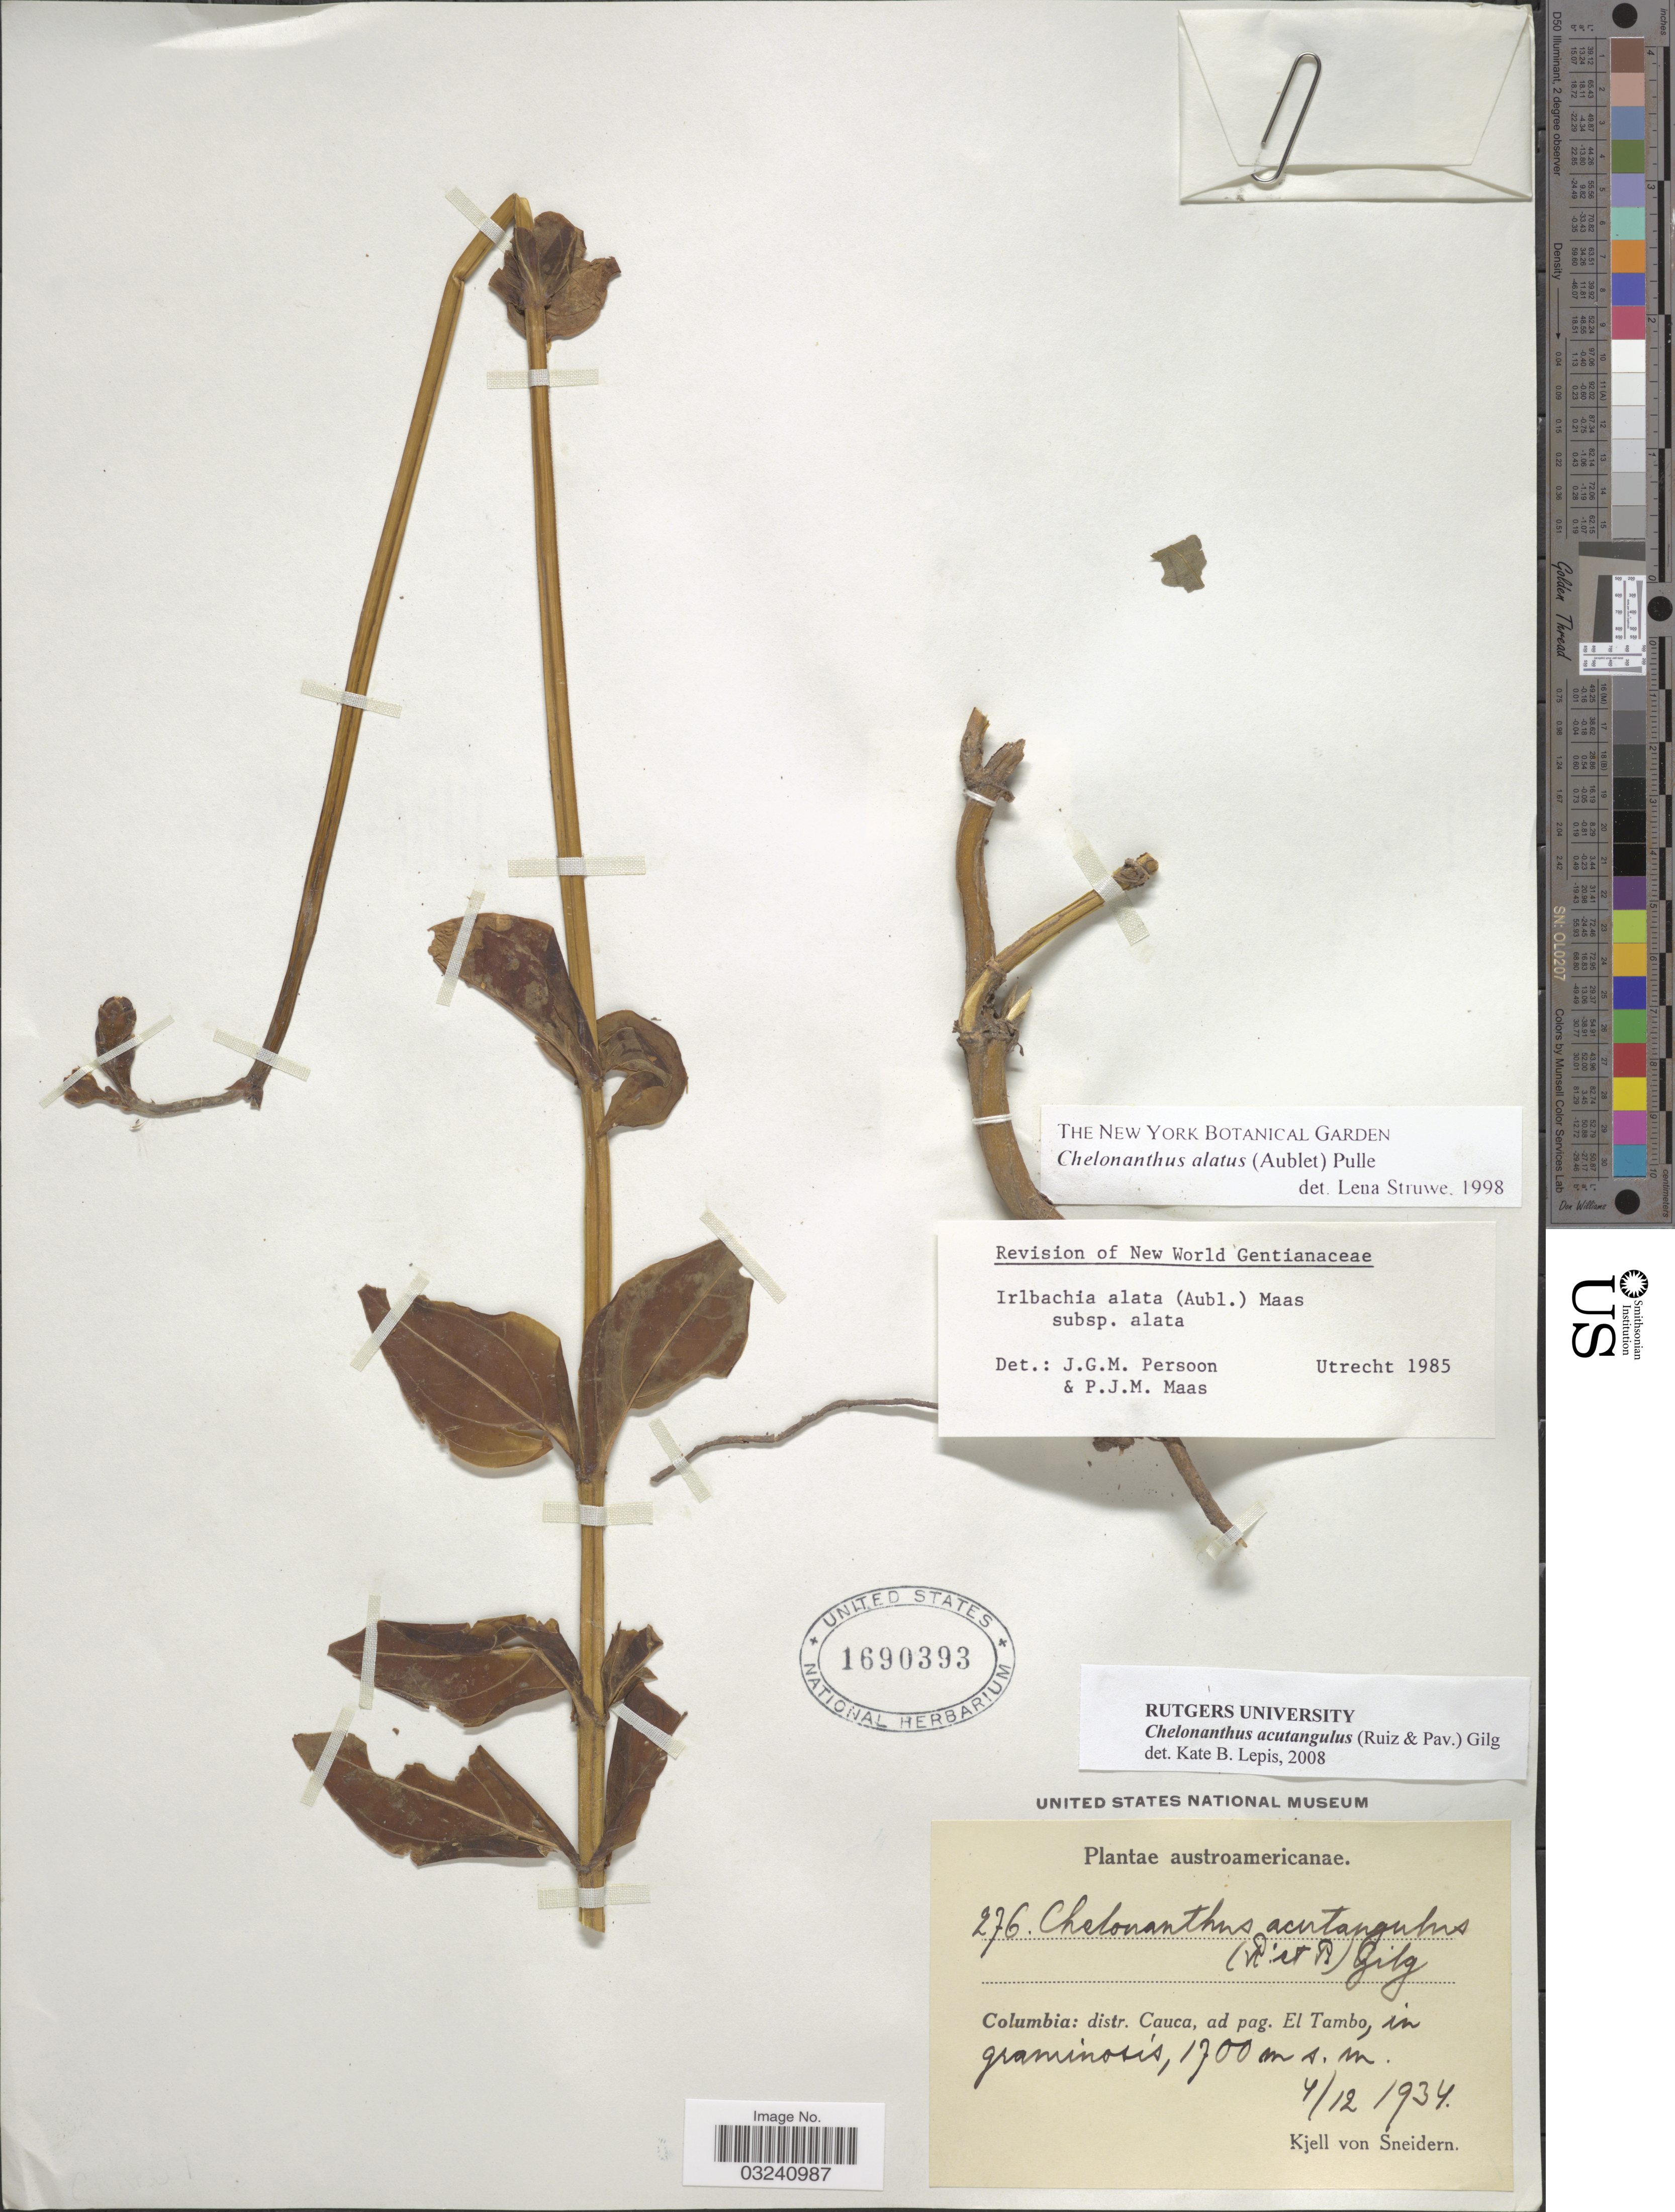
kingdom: Plantae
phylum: Tracheophyta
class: Magnoliopsida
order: Gentianales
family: Gentianaceae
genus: Chelonanthus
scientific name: Chelonanthus acutangulus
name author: (Ruiz & Pav.) Gilg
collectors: K. von Sneidern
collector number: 276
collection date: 1934-12-04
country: Colombia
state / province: Cauca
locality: Distr. Cauca, ad pag. El Tambo.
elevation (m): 1700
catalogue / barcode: US 1690393